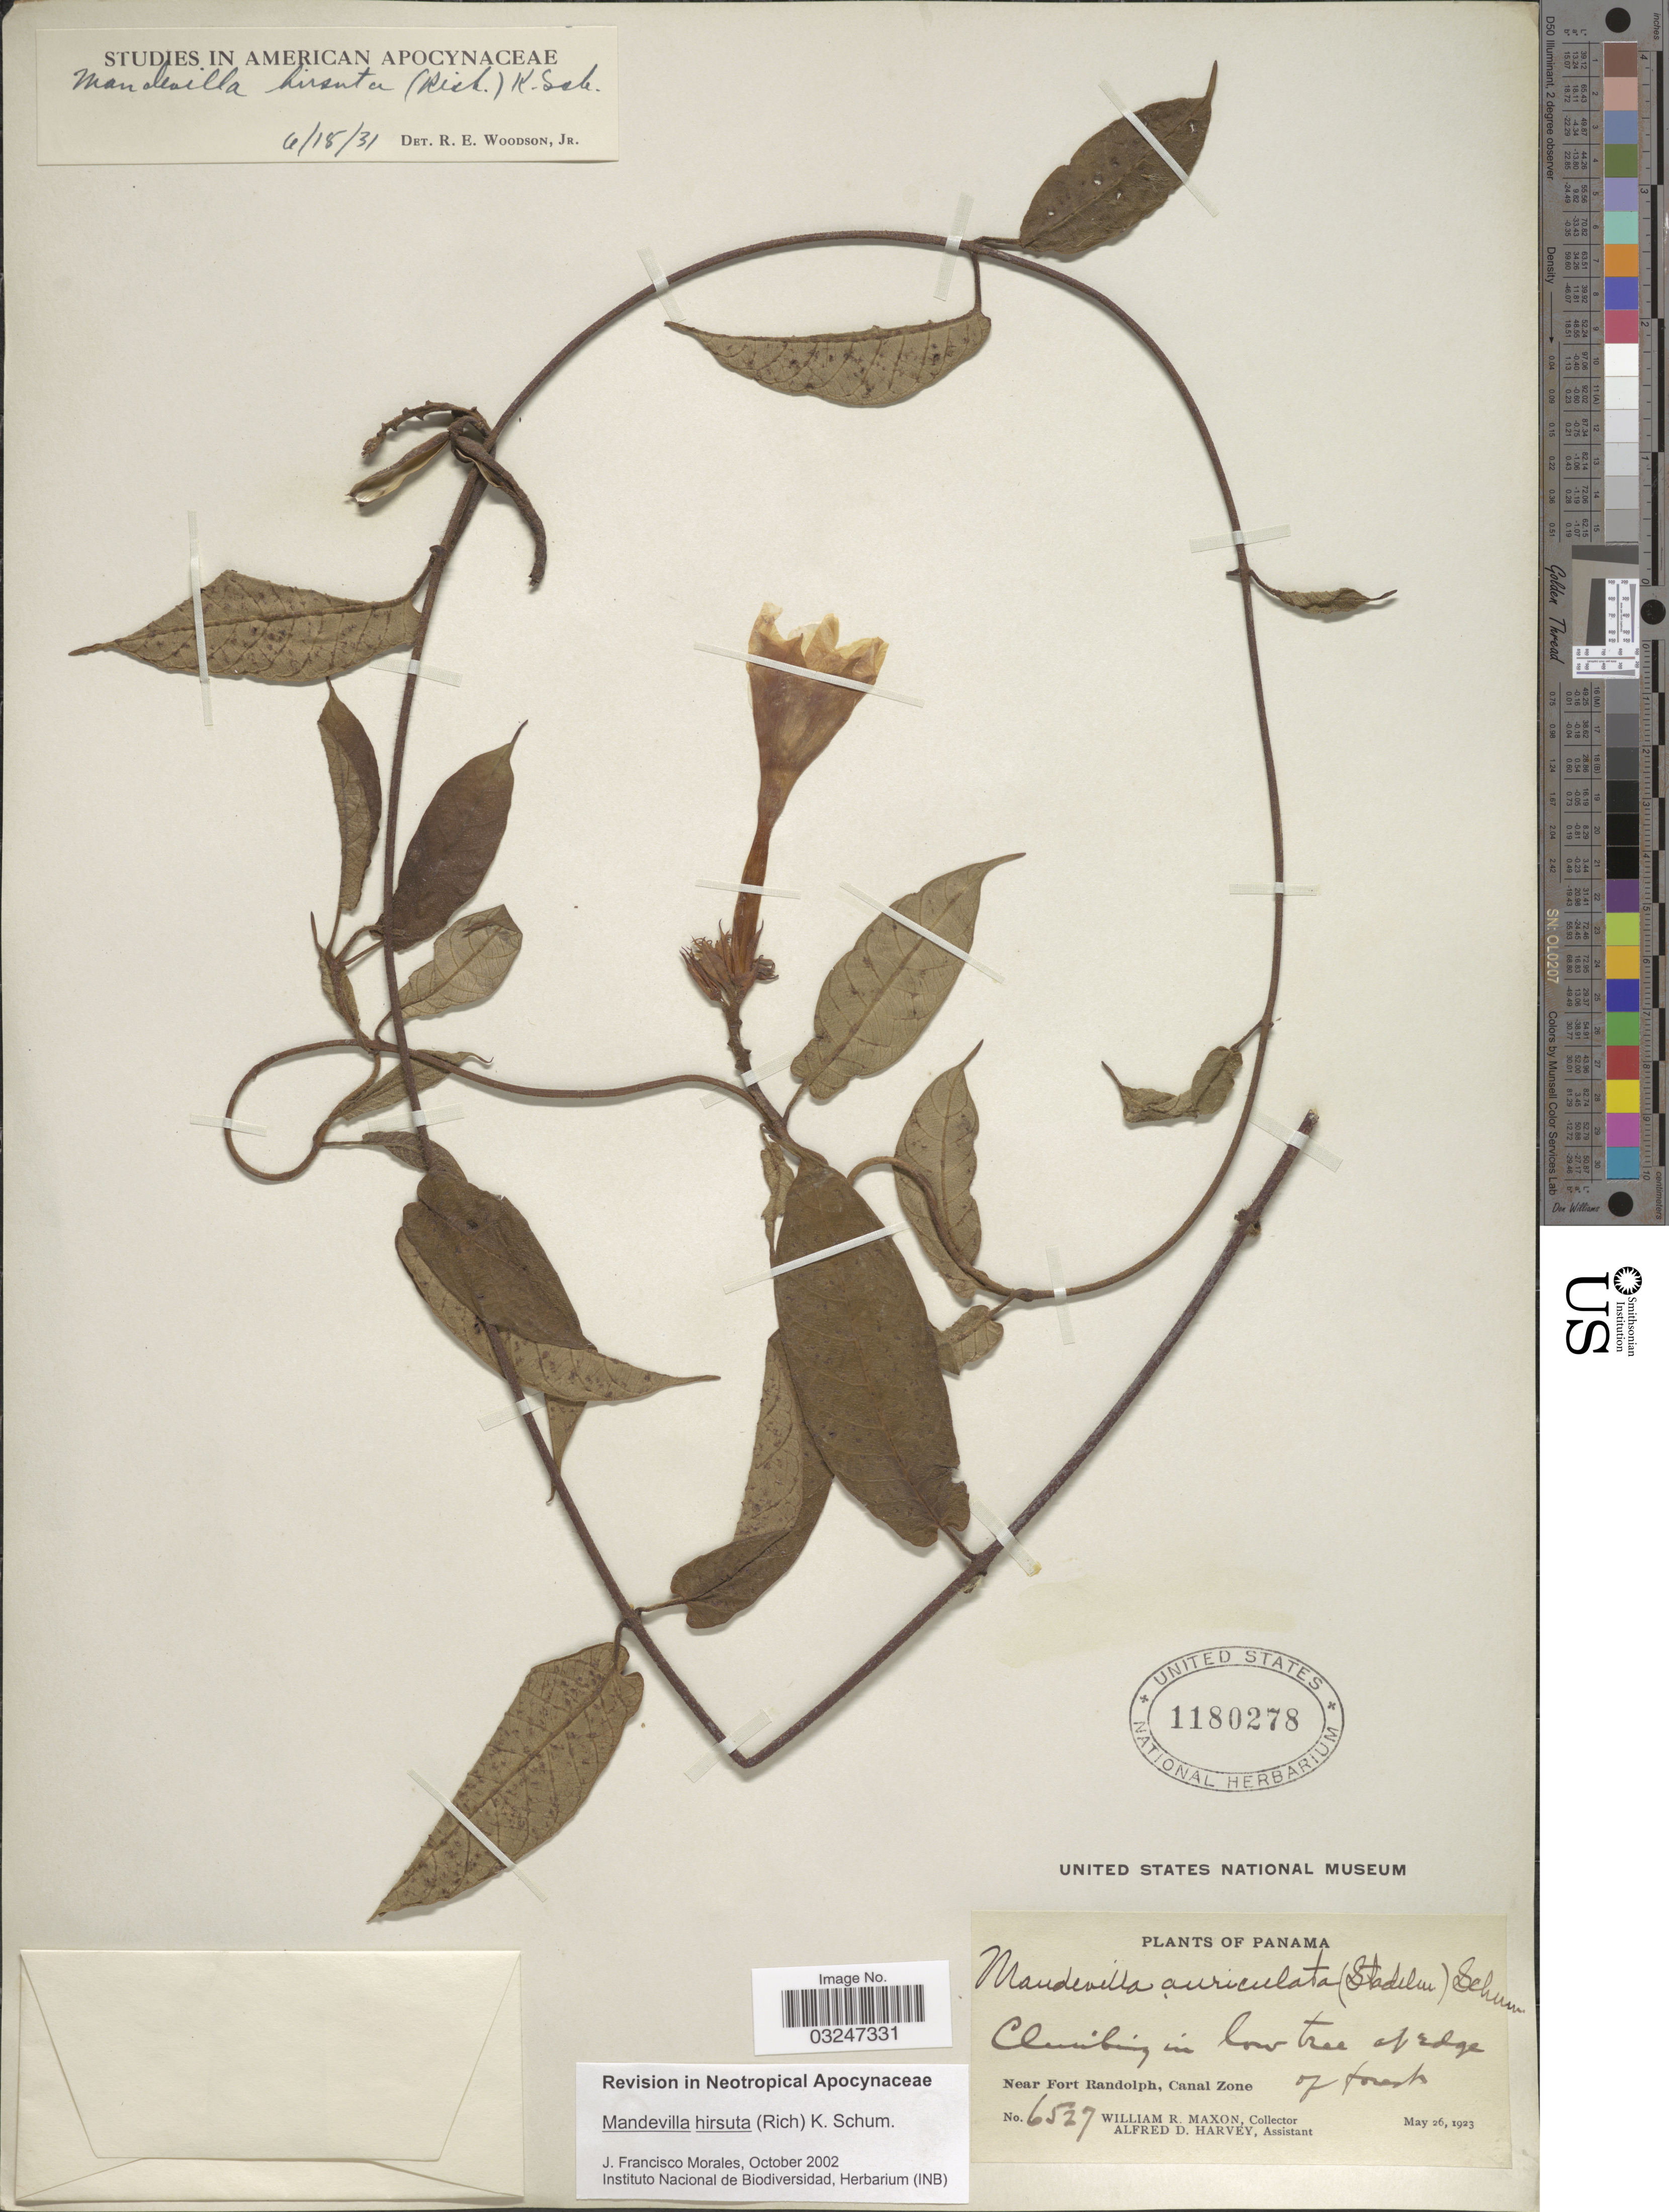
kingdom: Plantae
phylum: Tracheophyta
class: Magnoliopsida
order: Gentianales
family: Apocynaceae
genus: Mandevilla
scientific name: Mandevilla hirsuta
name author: (Rich.) K. Schum.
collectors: W. R. Maxon & A. D. Harvey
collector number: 6527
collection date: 1923-05-26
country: Panama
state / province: Colón / Panamá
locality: Near Fort Randolph, Canal Zone.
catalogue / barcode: US 1180278